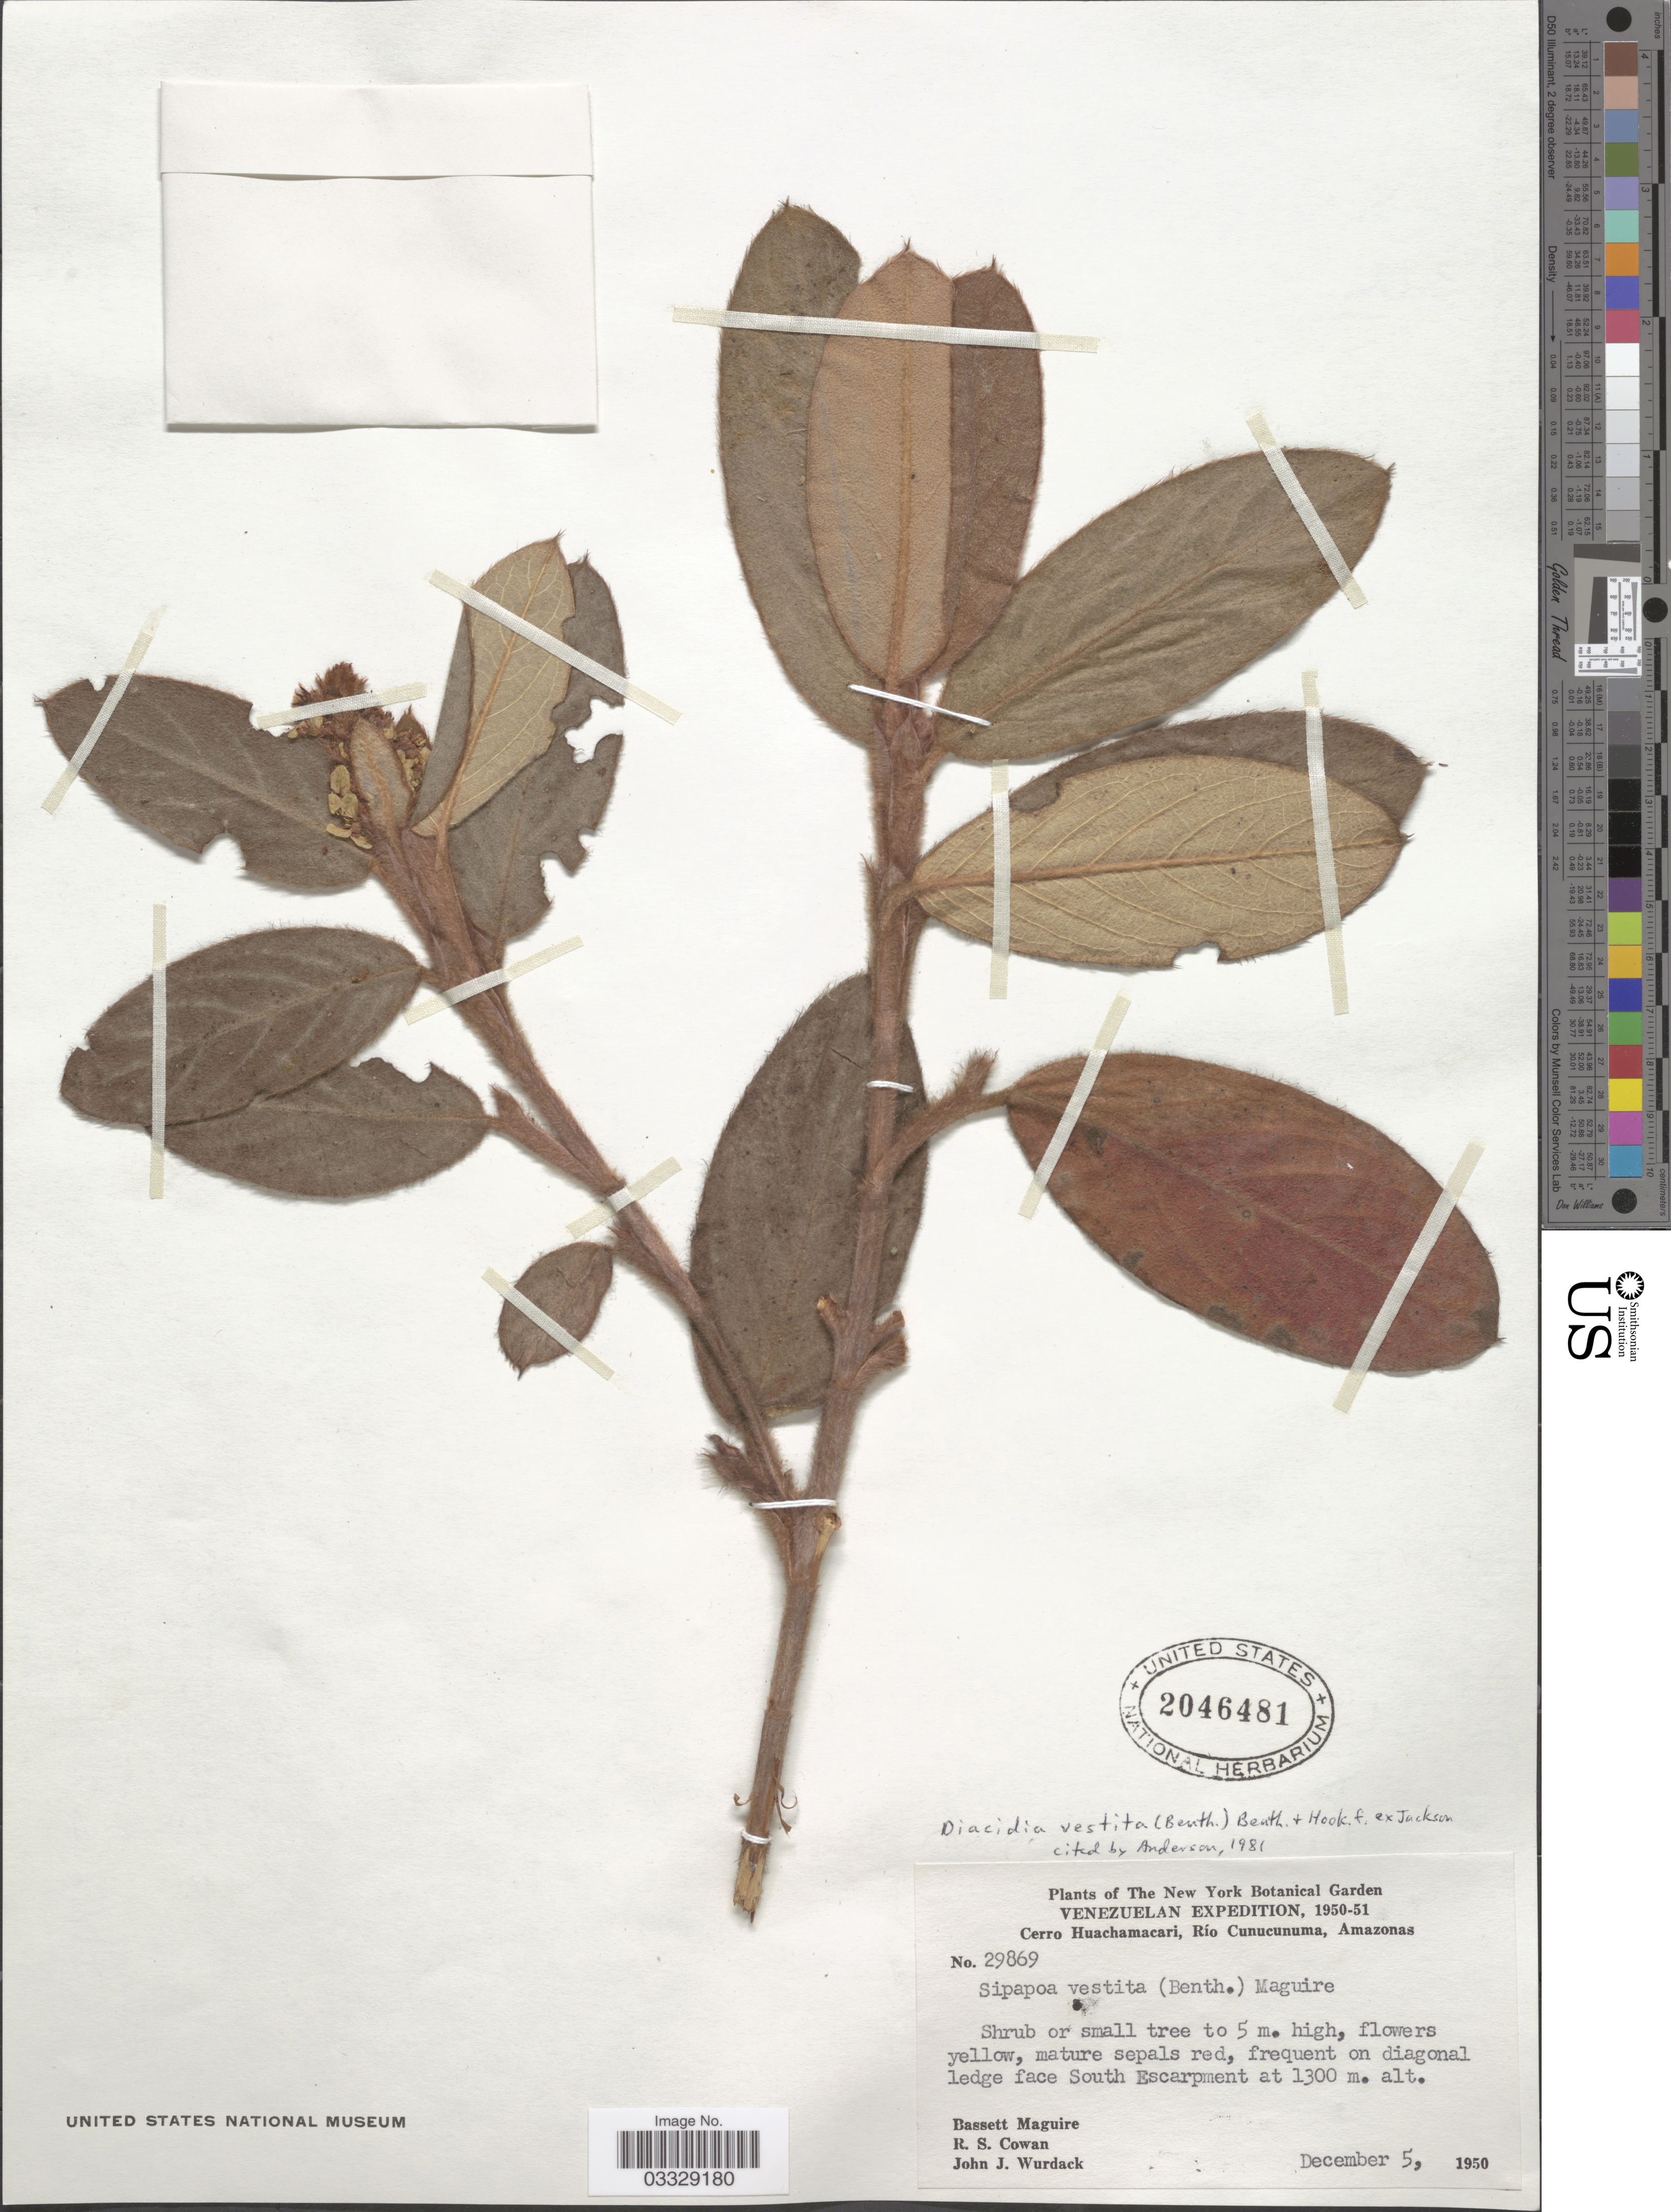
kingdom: Plantae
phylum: Tracheophyta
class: Magnoliopsida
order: Malpighiales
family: Malpighiaceae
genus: Diacidia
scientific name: Diacidia vestita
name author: (Benth.) Benth. & Hook. f. ex B.D. Jacks.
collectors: B. Maguire, R. S. Cowan & J. J. Wurdack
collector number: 29869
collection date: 1950-12-05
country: Venezuela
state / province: Amazonas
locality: Cerro Huachamacari, Río Cunucunuma. Frequent on diagonal ledge face South Escarpment.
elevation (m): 1300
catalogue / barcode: US 2046481